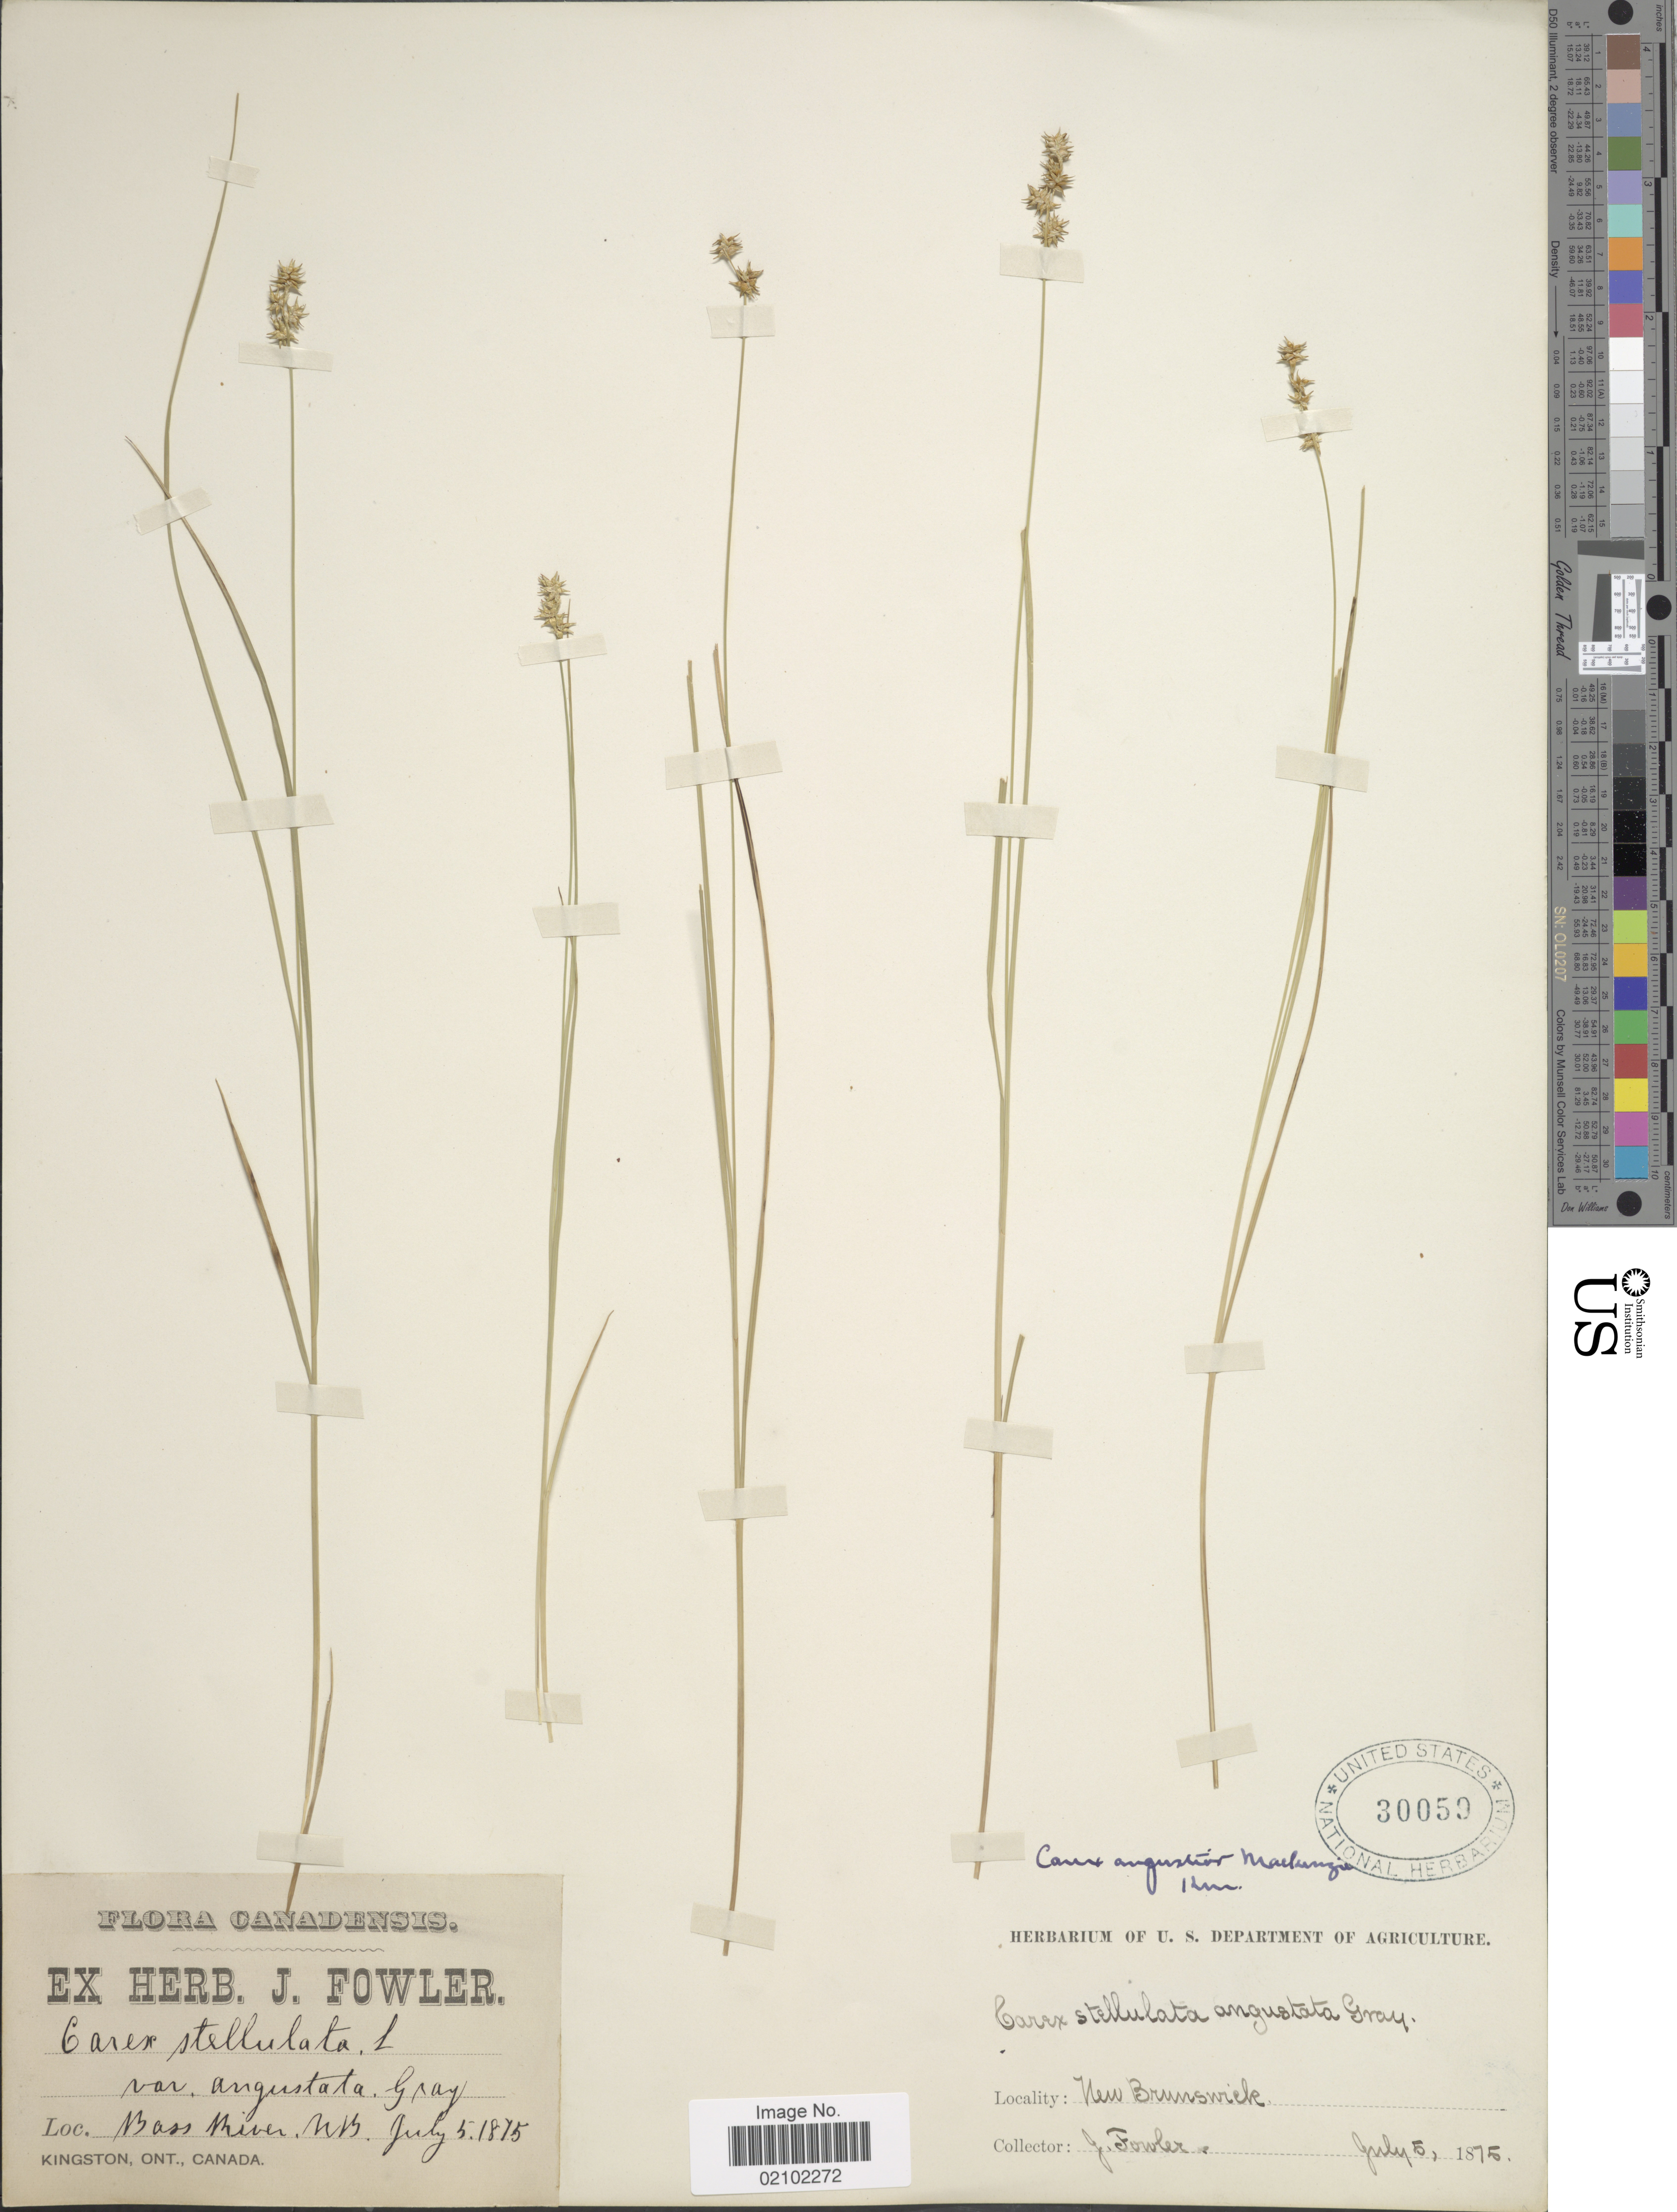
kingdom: Plantae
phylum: Tracheophyta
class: Liliopsida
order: Poales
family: Cyperaceae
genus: Carex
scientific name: Carex echinata subsp. echinata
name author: Murray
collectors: J. P. Fowler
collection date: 1875-07-05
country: Canada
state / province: New Brunswick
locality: Bass River, NB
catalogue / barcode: US 30059